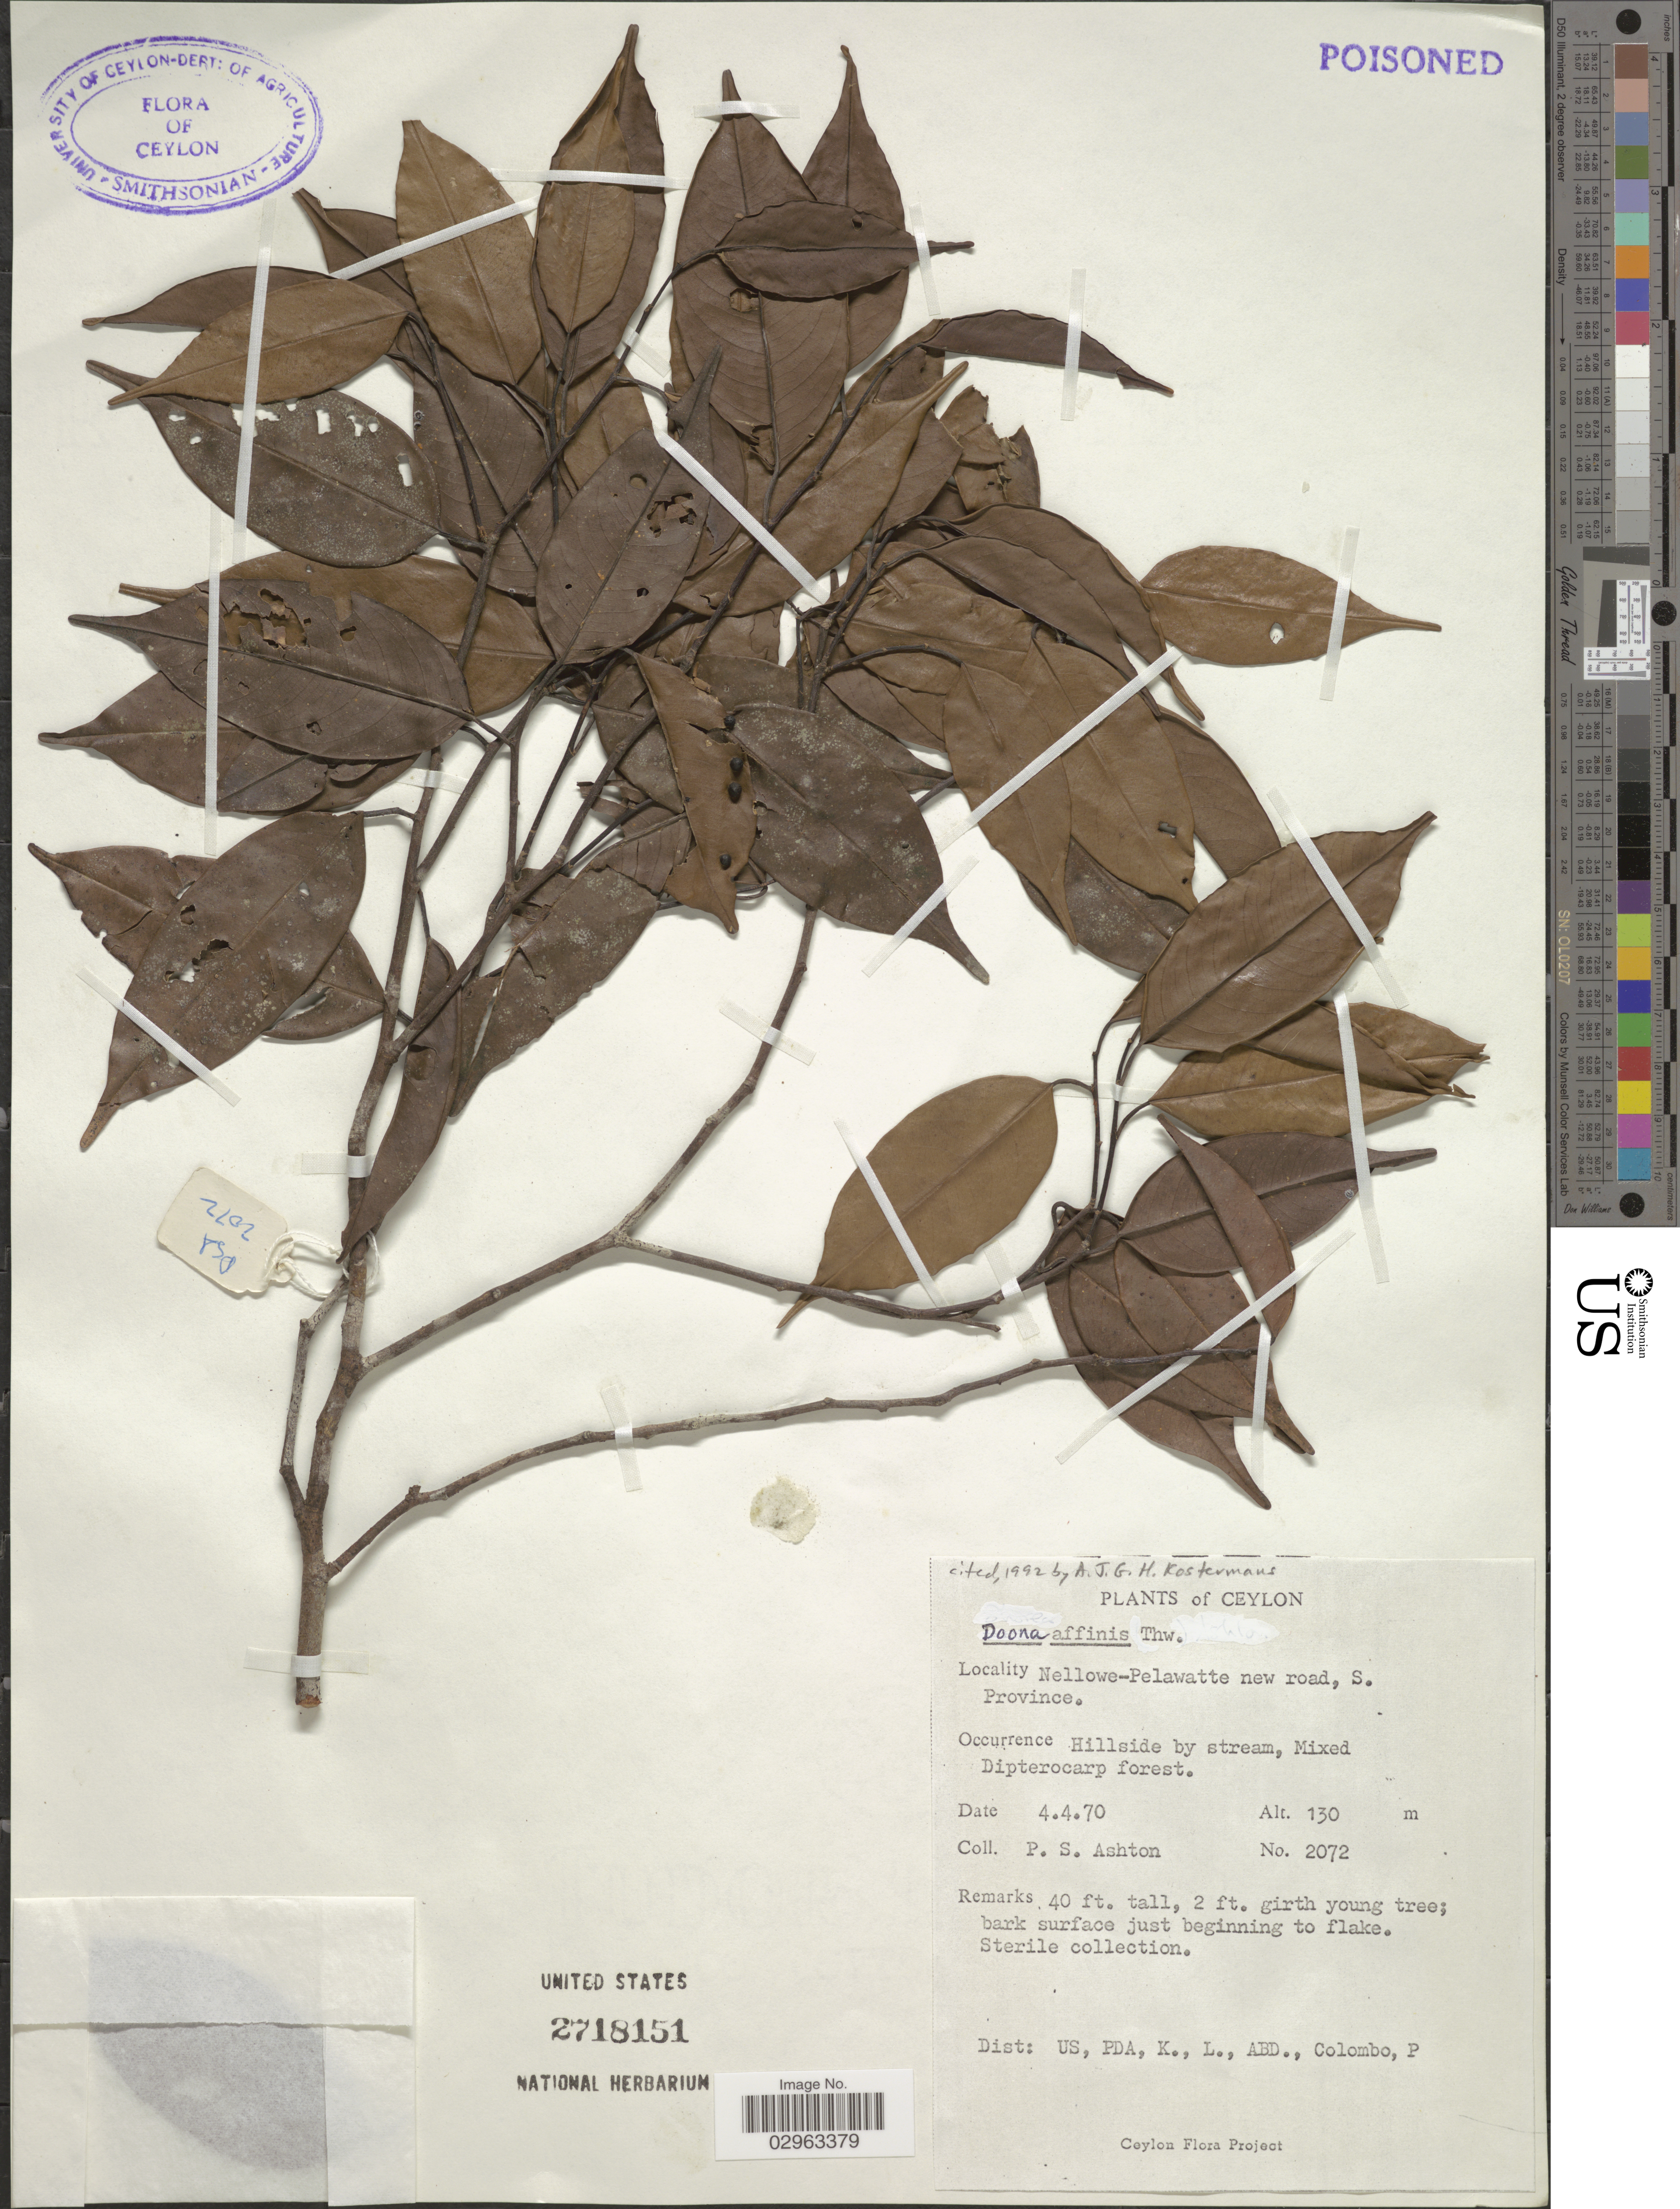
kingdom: Plantae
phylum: Tracheophyta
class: Magnoliopsida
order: Malvales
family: Dipterocarpaceae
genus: Doona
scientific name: Doona affinis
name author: Thwaites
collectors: P. S. Ashton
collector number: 2072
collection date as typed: Transcribed d/m/y: 4/4/70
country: Sri Lanka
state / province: Southern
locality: Ceylon. Nellowe-Pelawatte new road, S. Province.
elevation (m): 130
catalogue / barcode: US 2718151